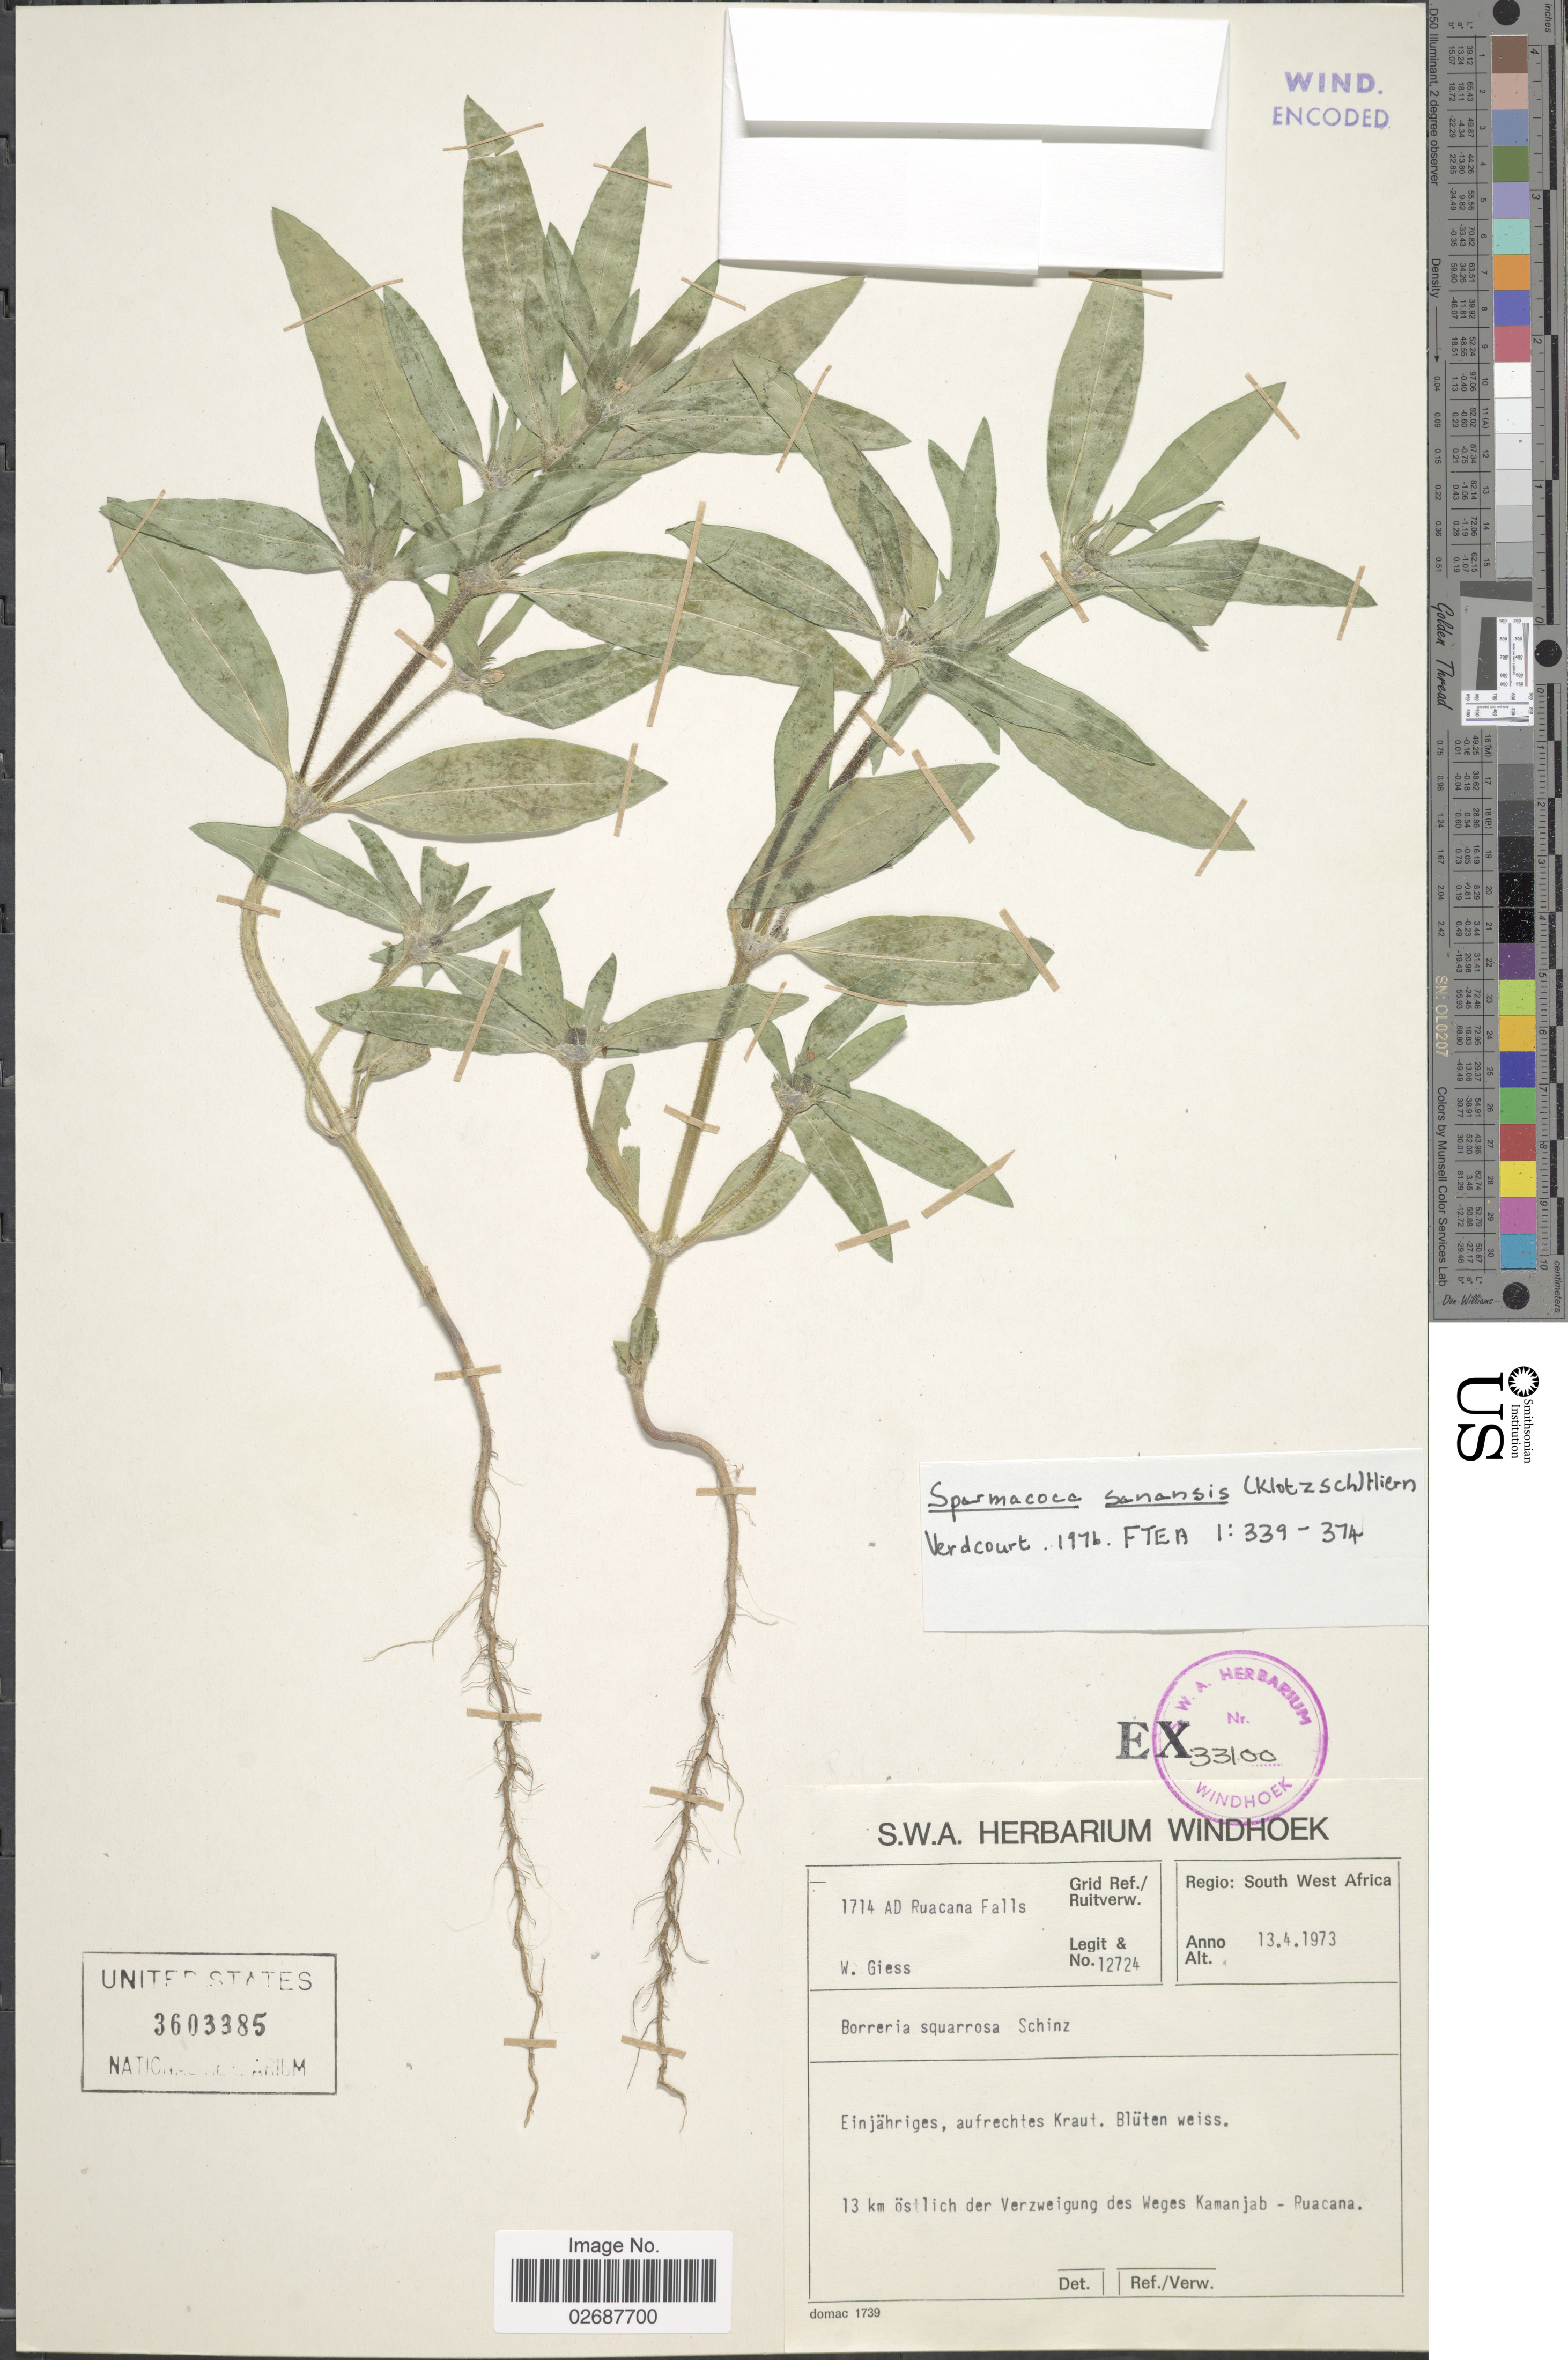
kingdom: Plantae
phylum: Tracheophyta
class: Magnoliopsida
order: Gentianales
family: Rubiaceae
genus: Borreria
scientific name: Borreria squarrosa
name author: Schinz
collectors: W. Giess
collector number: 12724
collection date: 1973-04-13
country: Namibia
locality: Regio: South West Africa, Einjahriges, aufrechtes Kraut, Bluten weiss, 13 km ostlich der Verzweigung des Weges Kamanjab-Ruacana, Grid Ref. 1714 AD Ruacana Falls.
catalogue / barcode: US 3603385